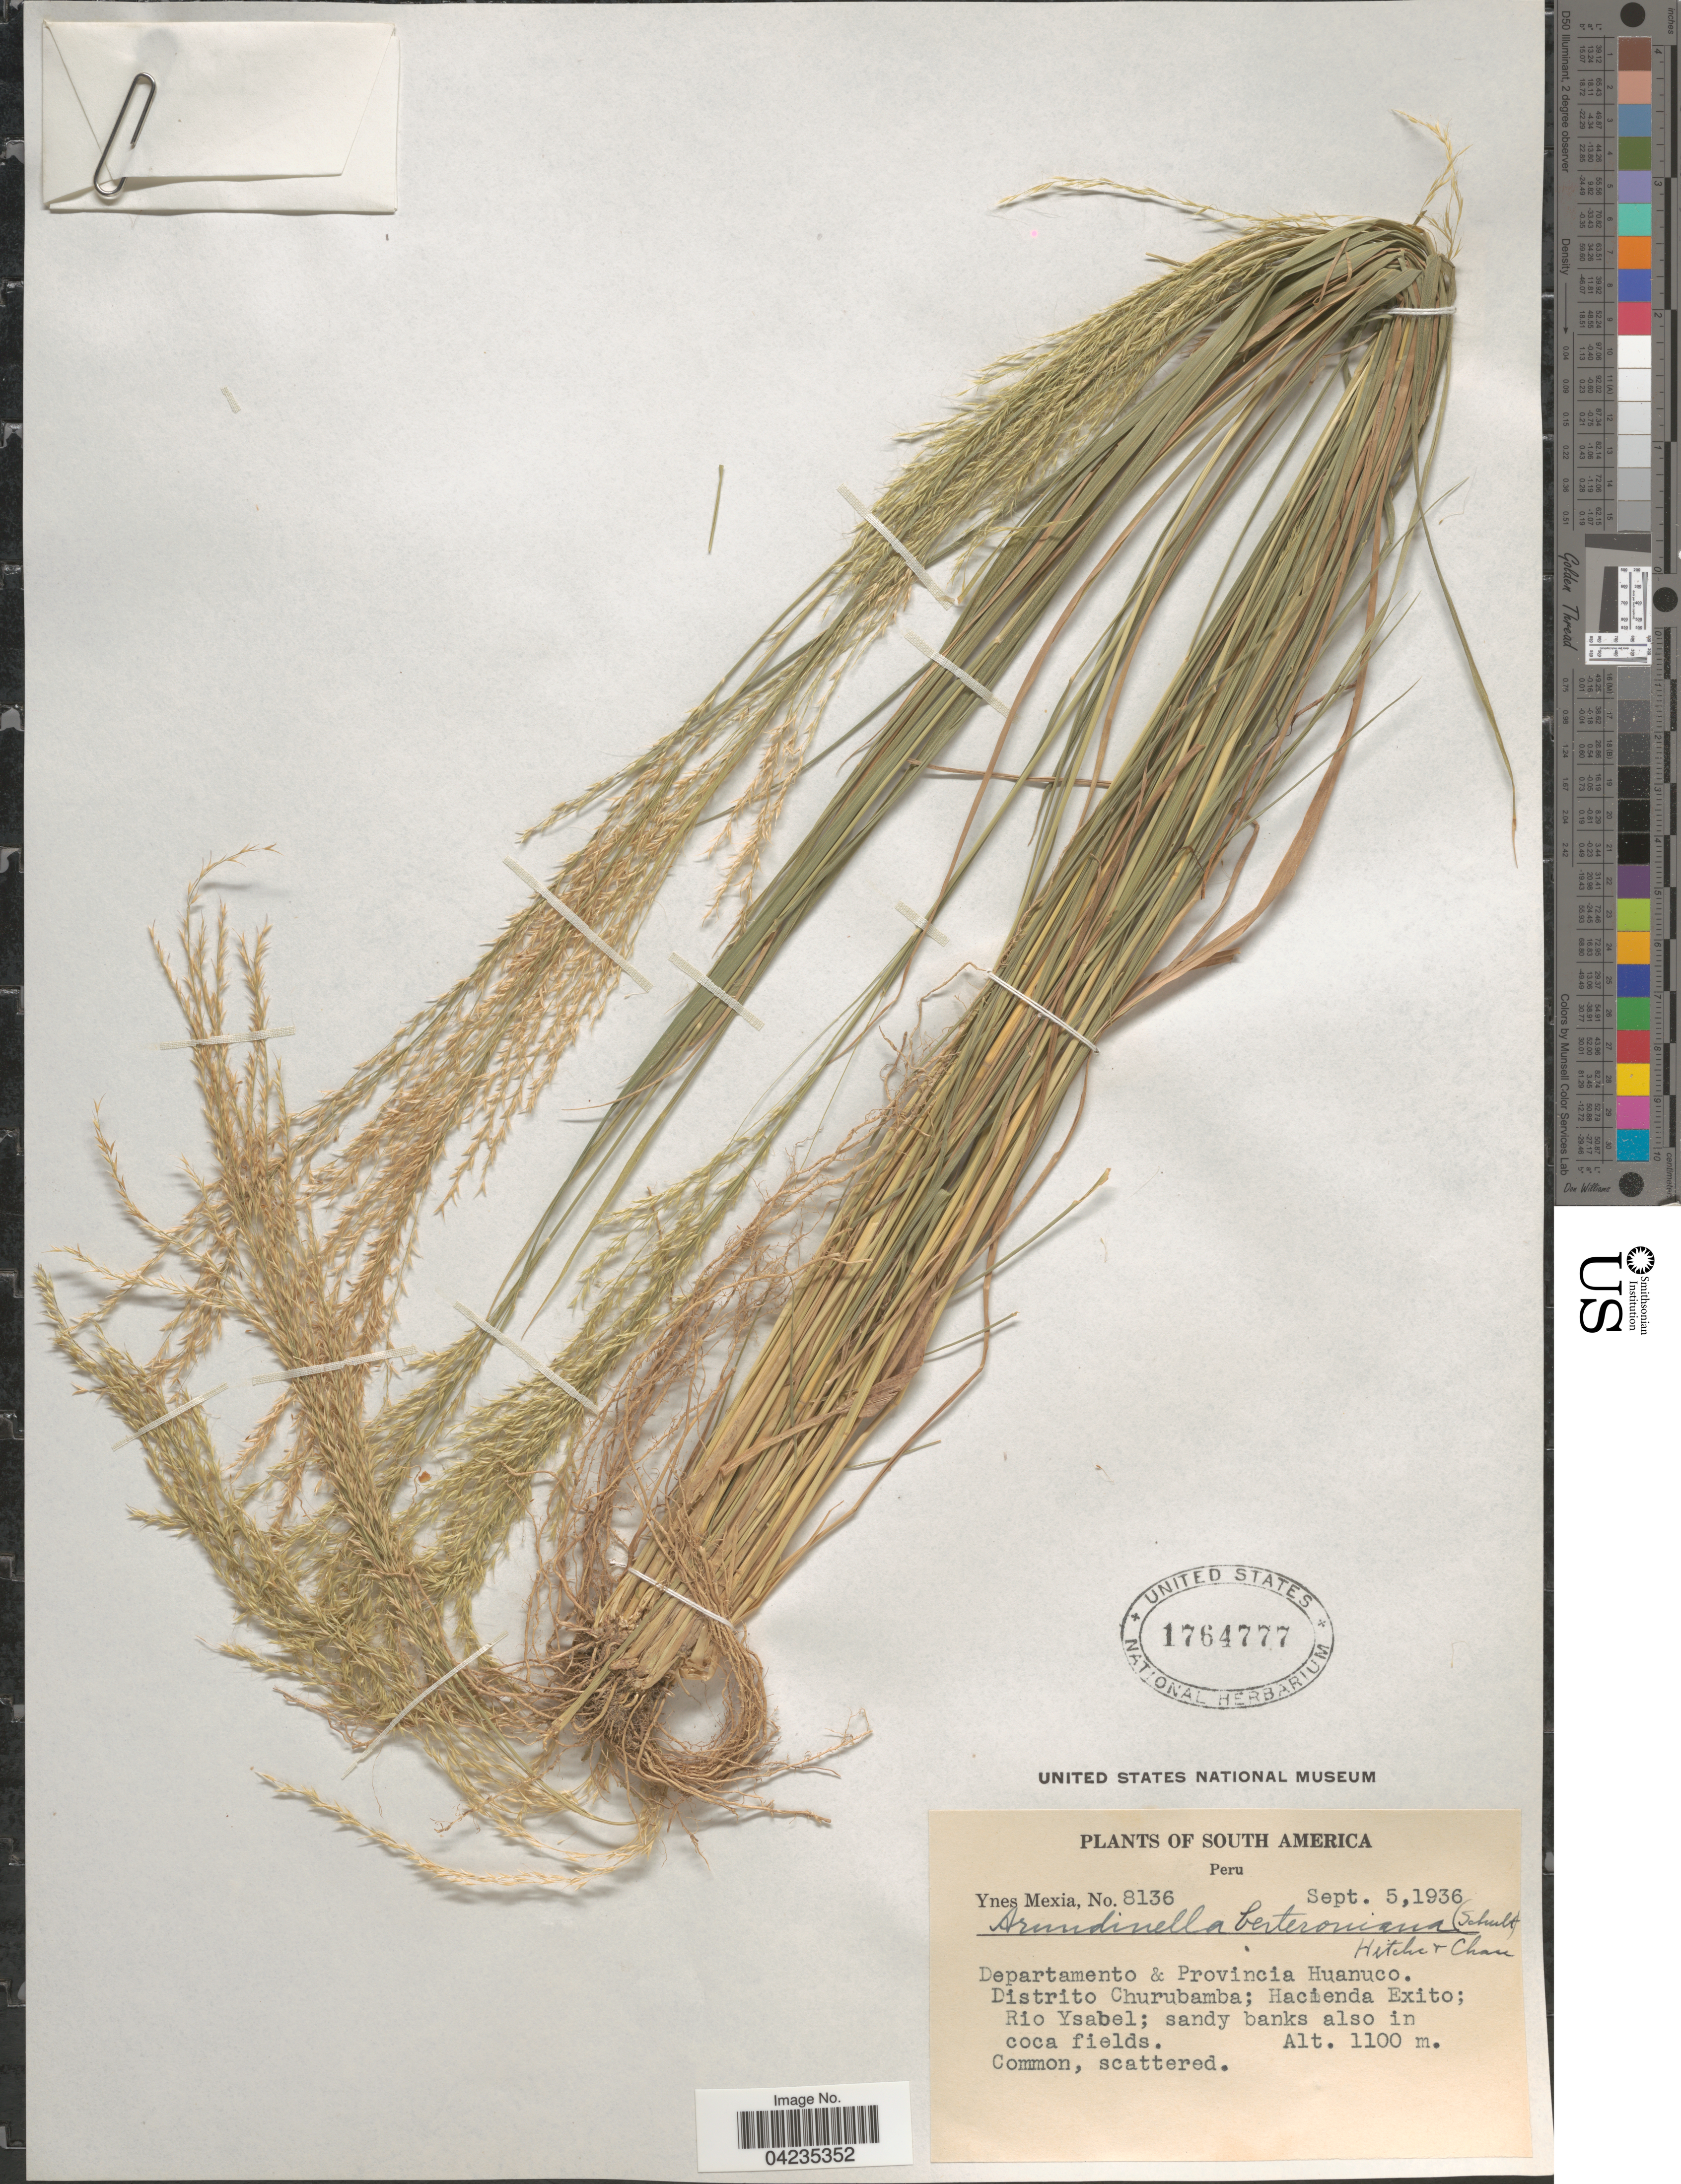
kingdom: Plantae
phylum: Tracheophyta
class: Liliopsida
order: Poales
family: Poaceae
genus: Arundinella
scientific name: Arundinella berteroniana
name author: (Schult.) Hitchc. & Chase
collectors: Y. Mexia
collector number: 8136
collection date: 1936-09-05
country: Peru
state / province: Huánuco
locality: Departamento & Provincia Huanuco. Distrito Churubamba; Hacienda Exito; Rio Ysabel.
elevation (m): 1100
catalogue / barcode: US 1764777